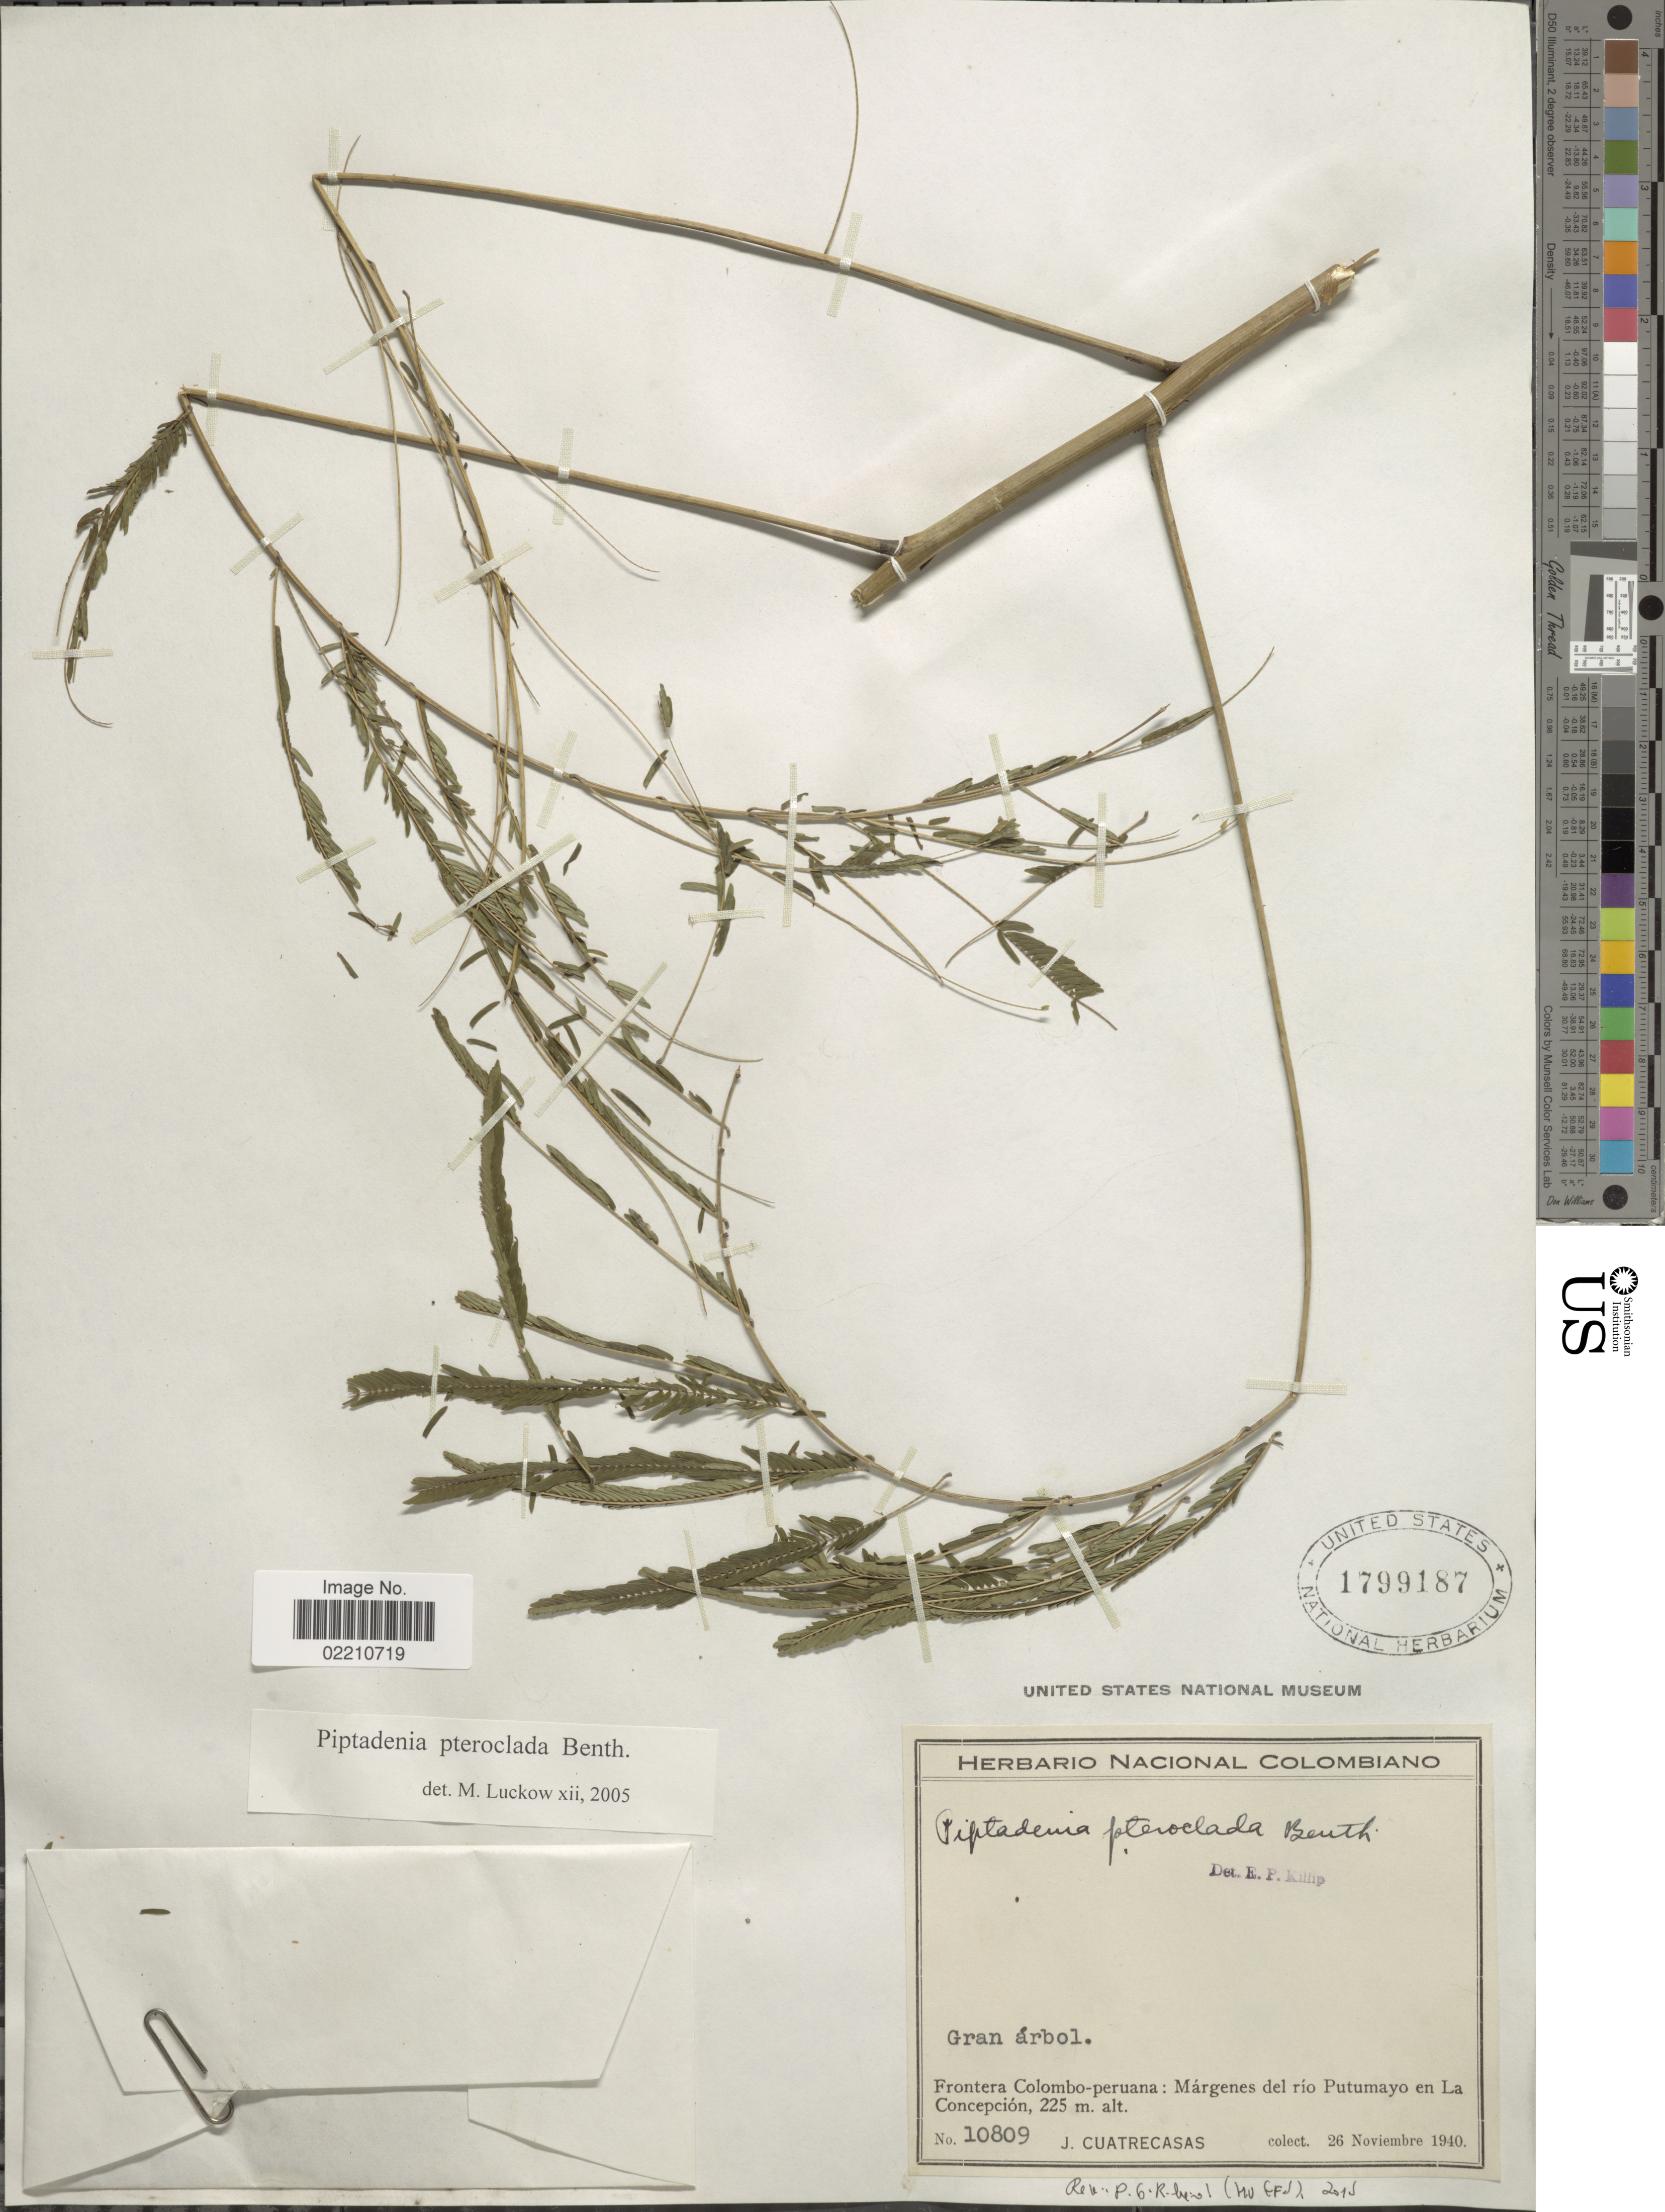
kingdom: Plantae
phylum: Tracheophyta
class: Magnoliopsida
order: Fabales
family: Fabaceae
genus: Piptadenia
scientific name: Piptadenia pteroclada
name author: Benth.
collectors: J. Cuatrecasas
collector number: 10809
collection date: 1940-11-26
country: Colombia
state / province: Putumayo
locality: Frontera Colombo-peruana: márgenes del rio Putumayo en La Concepción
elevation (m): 225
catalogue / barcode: US 1799187